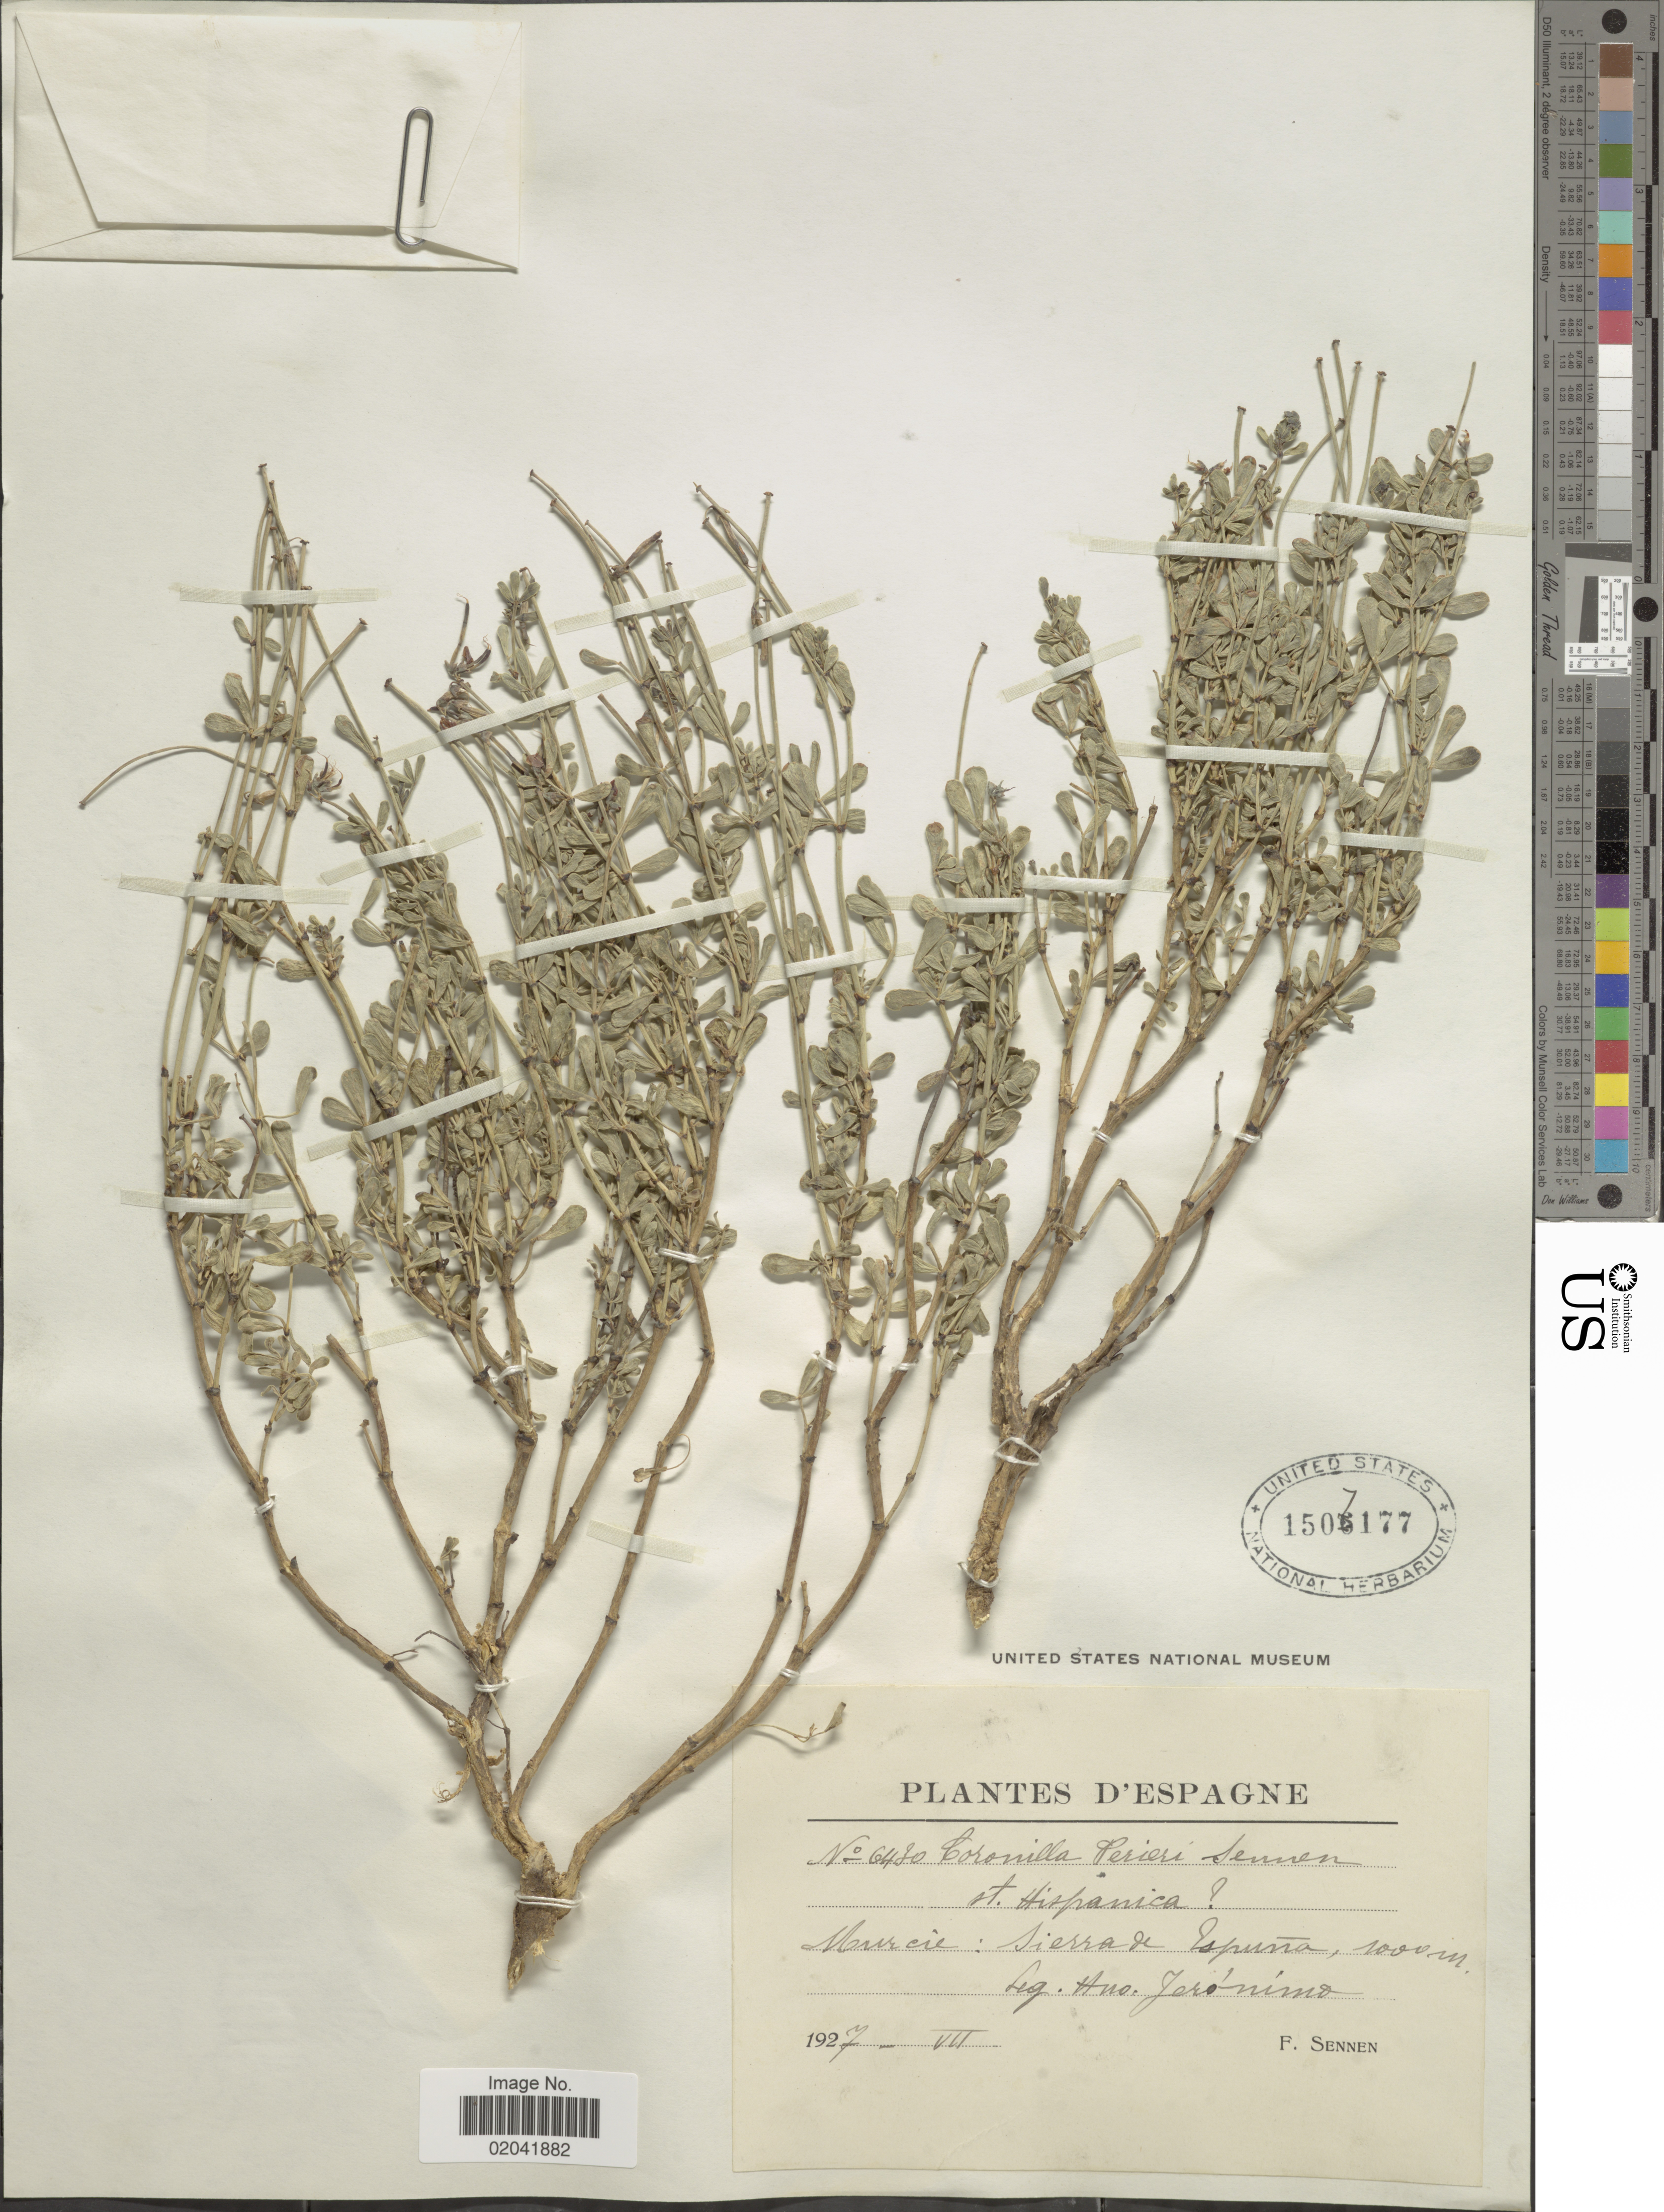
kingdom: Plantae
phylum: Tracheophyta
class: Magnoliopsida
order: Fabales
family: Fabaceae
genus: Coronilla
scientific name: Coronilla perieri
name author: Sennen ex Uhrova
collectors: H. Jerónimo & E. Sennen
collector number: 6430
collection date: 1927-07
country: Spain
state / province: Murcia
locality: Sierra de Espuña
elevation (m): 1000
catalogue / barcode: US 1507177